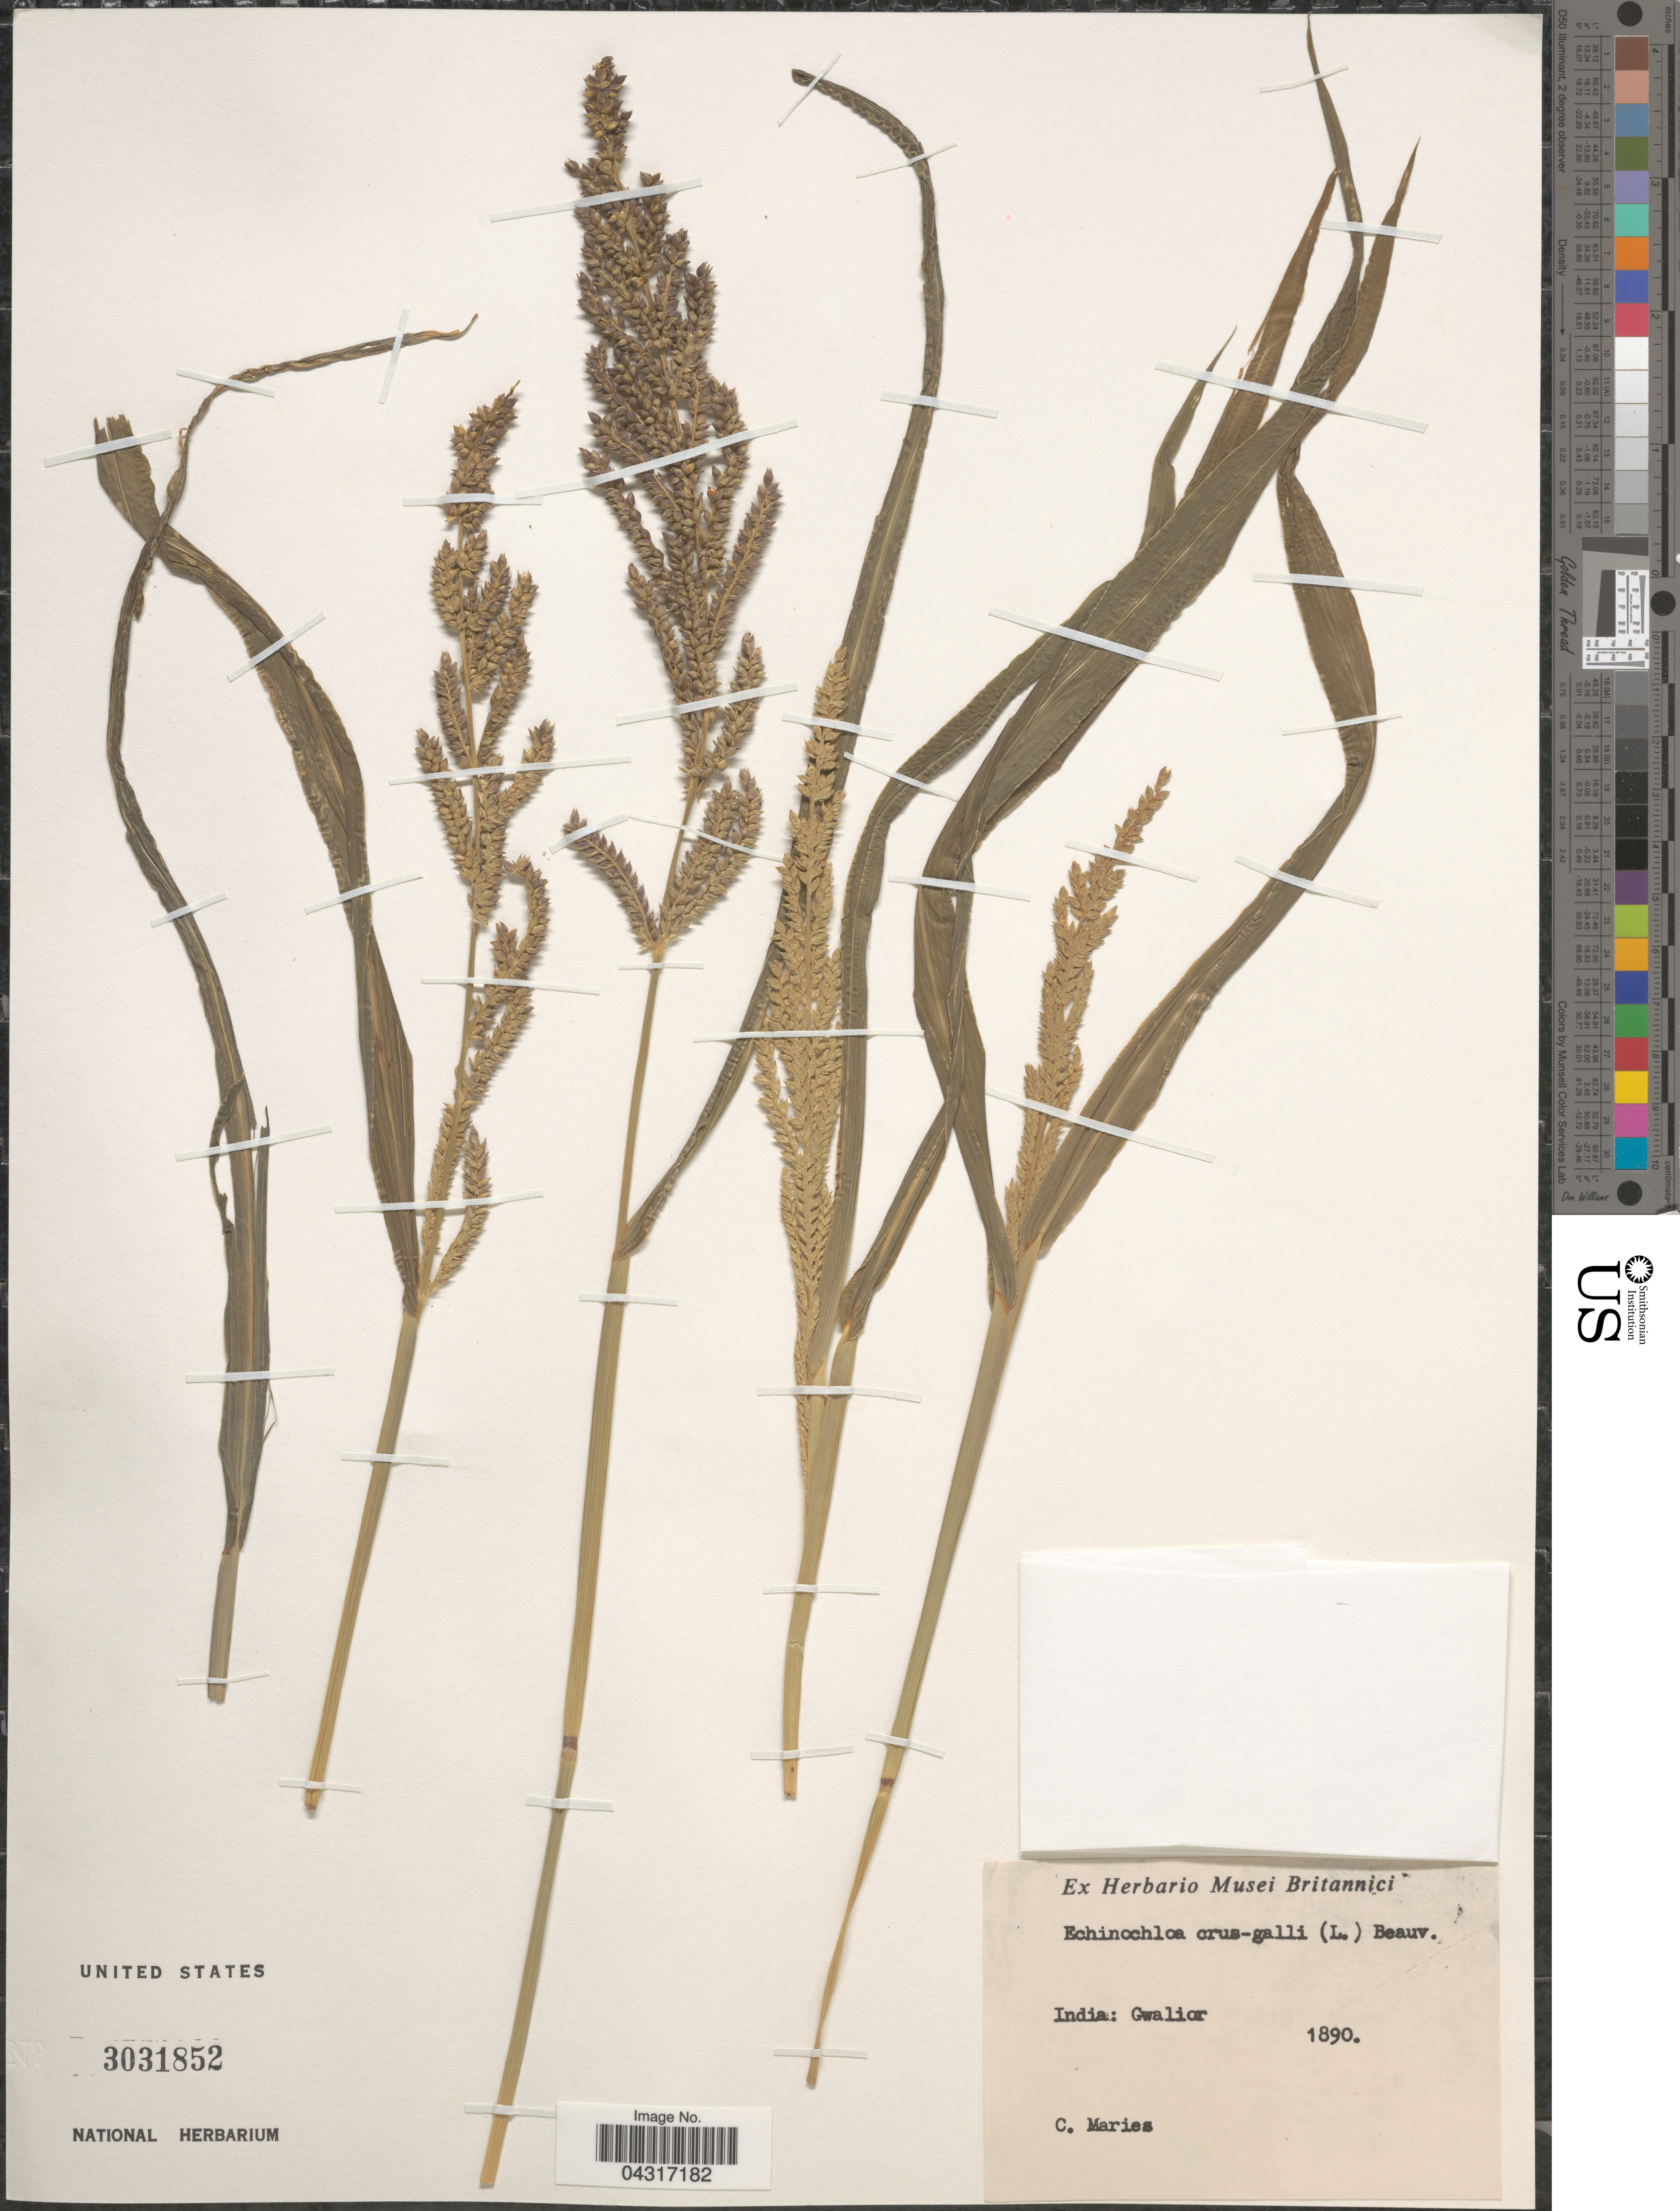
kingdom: Plantae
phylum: Tracheophyta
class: Liliopsida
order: Poales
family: Poaceae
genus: Echinochloa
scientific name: Echinochloa crus-galli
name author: (L.) P. Beauv.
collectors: C. Maries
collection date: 1890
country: India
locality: Gwalior.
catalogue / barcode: US 3031852